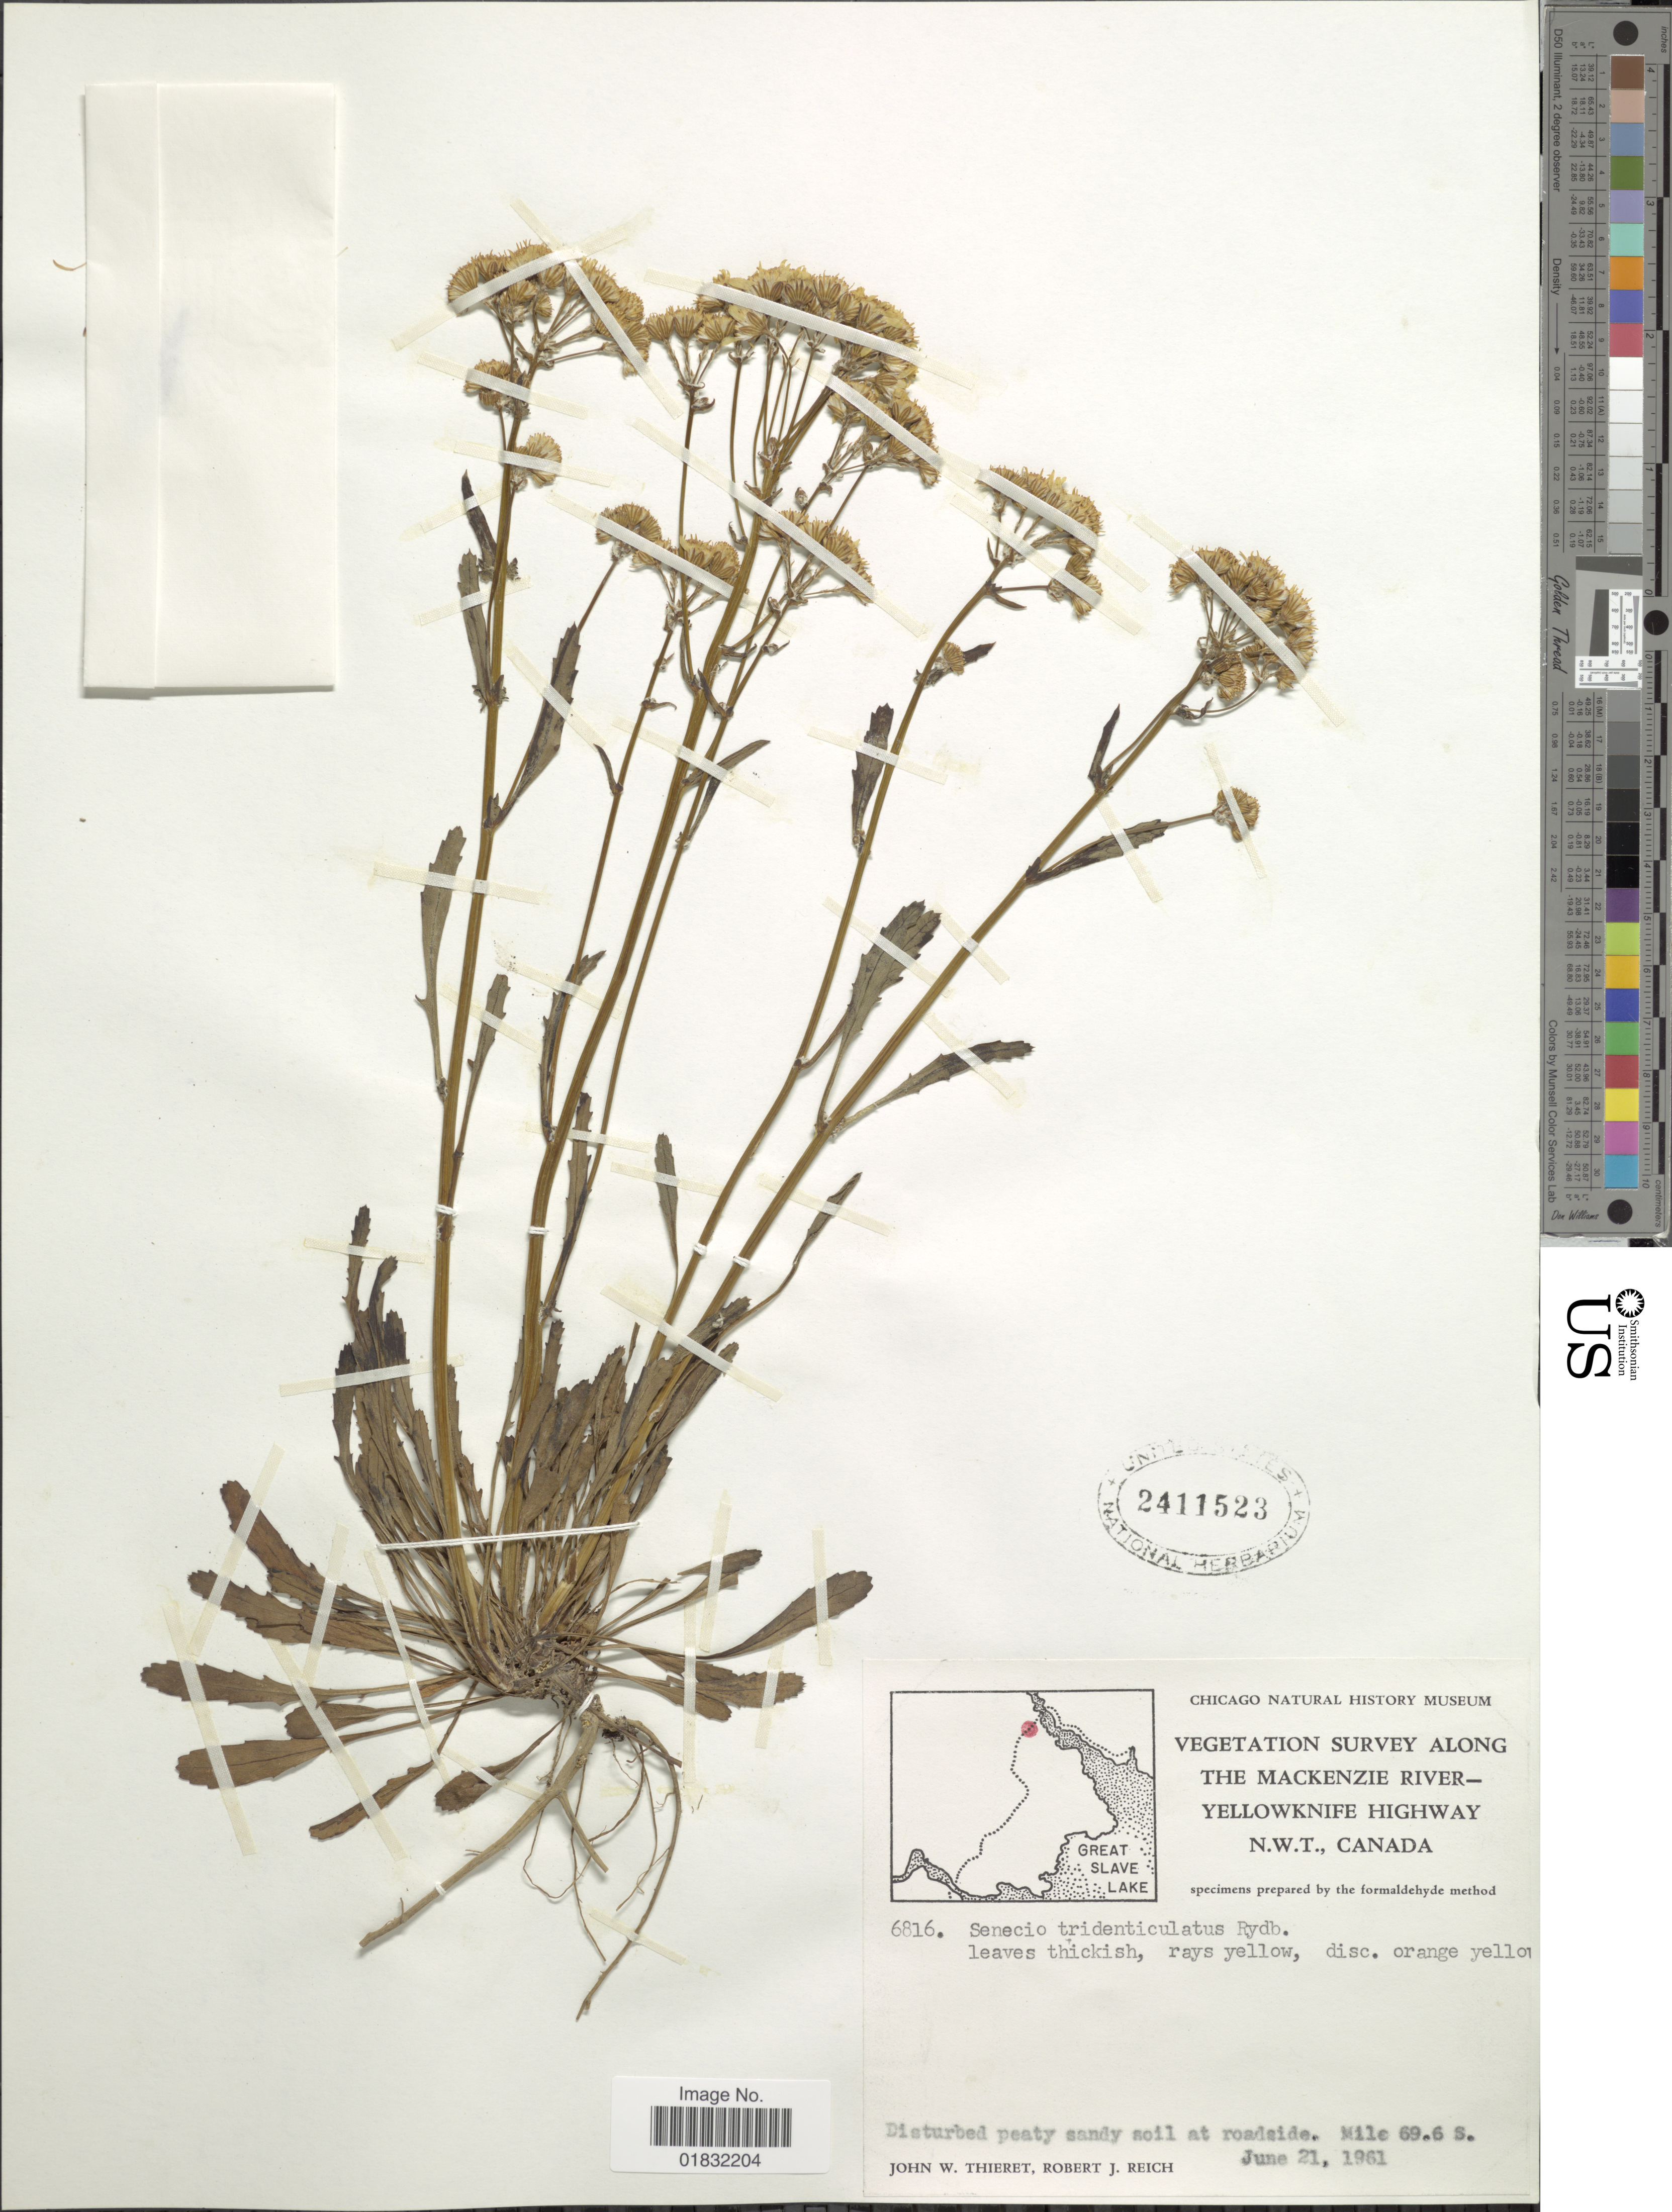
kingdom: Plantae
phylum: Tracheophyta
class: Magnoliopsida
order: Asterales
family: Asteraceae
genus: Packera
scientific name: Packera tridenticulata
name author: (Rydb.) W.A. Weber & Á. Löve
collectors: J. W. Thieret & R. Reich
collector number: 6816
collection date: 1961-06-21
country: Canada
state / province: Northwest Territories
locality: Vegetation Survey along The Mackenzie River-Yellowknife Highway. Disturbed peaty sandy soil at roadside. Mile 69.6 S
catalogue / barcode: US 2411523